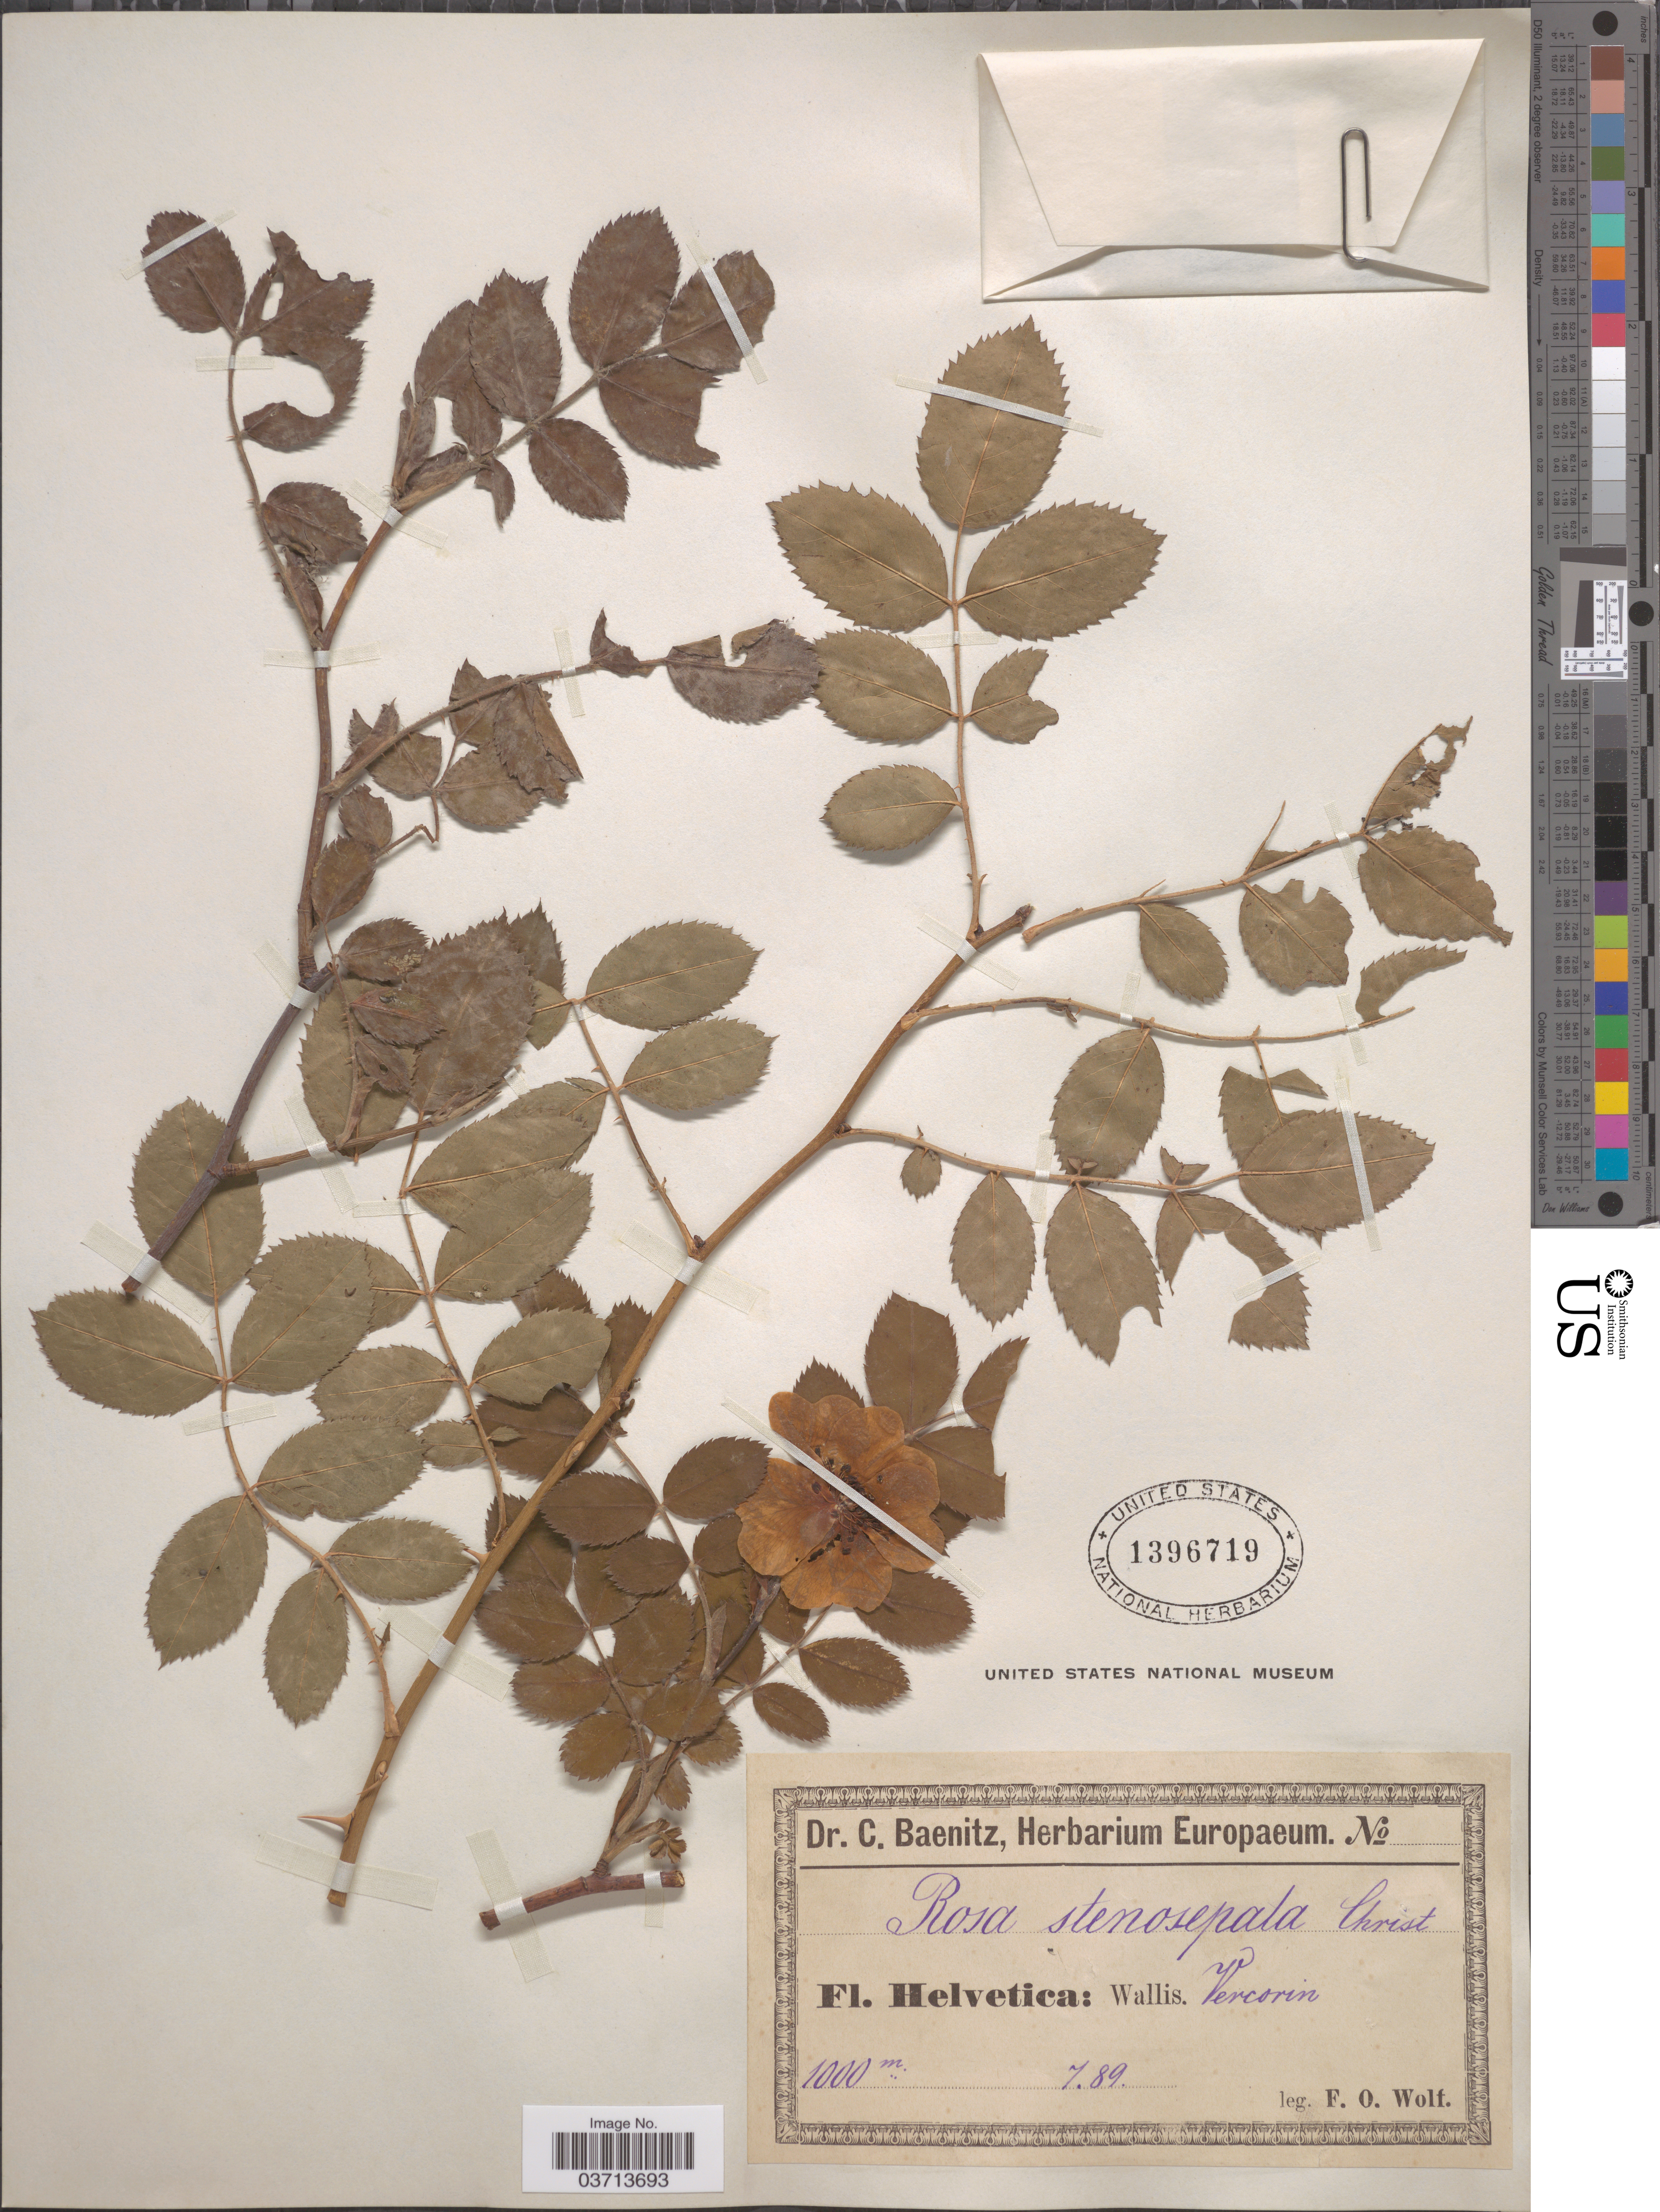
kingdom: Plantae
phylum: Tracheophyta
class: Magnoliopsida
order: Rosales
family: Rosaceae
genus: Rosa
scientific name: Rosa stenosepala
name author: Christ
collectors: F. Wolf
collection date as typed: Transcribed d/m/y: /7/89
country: Switzerland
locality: Helvetica: Wallis. Vercorin.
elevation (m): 1000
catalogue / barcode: US 1396719